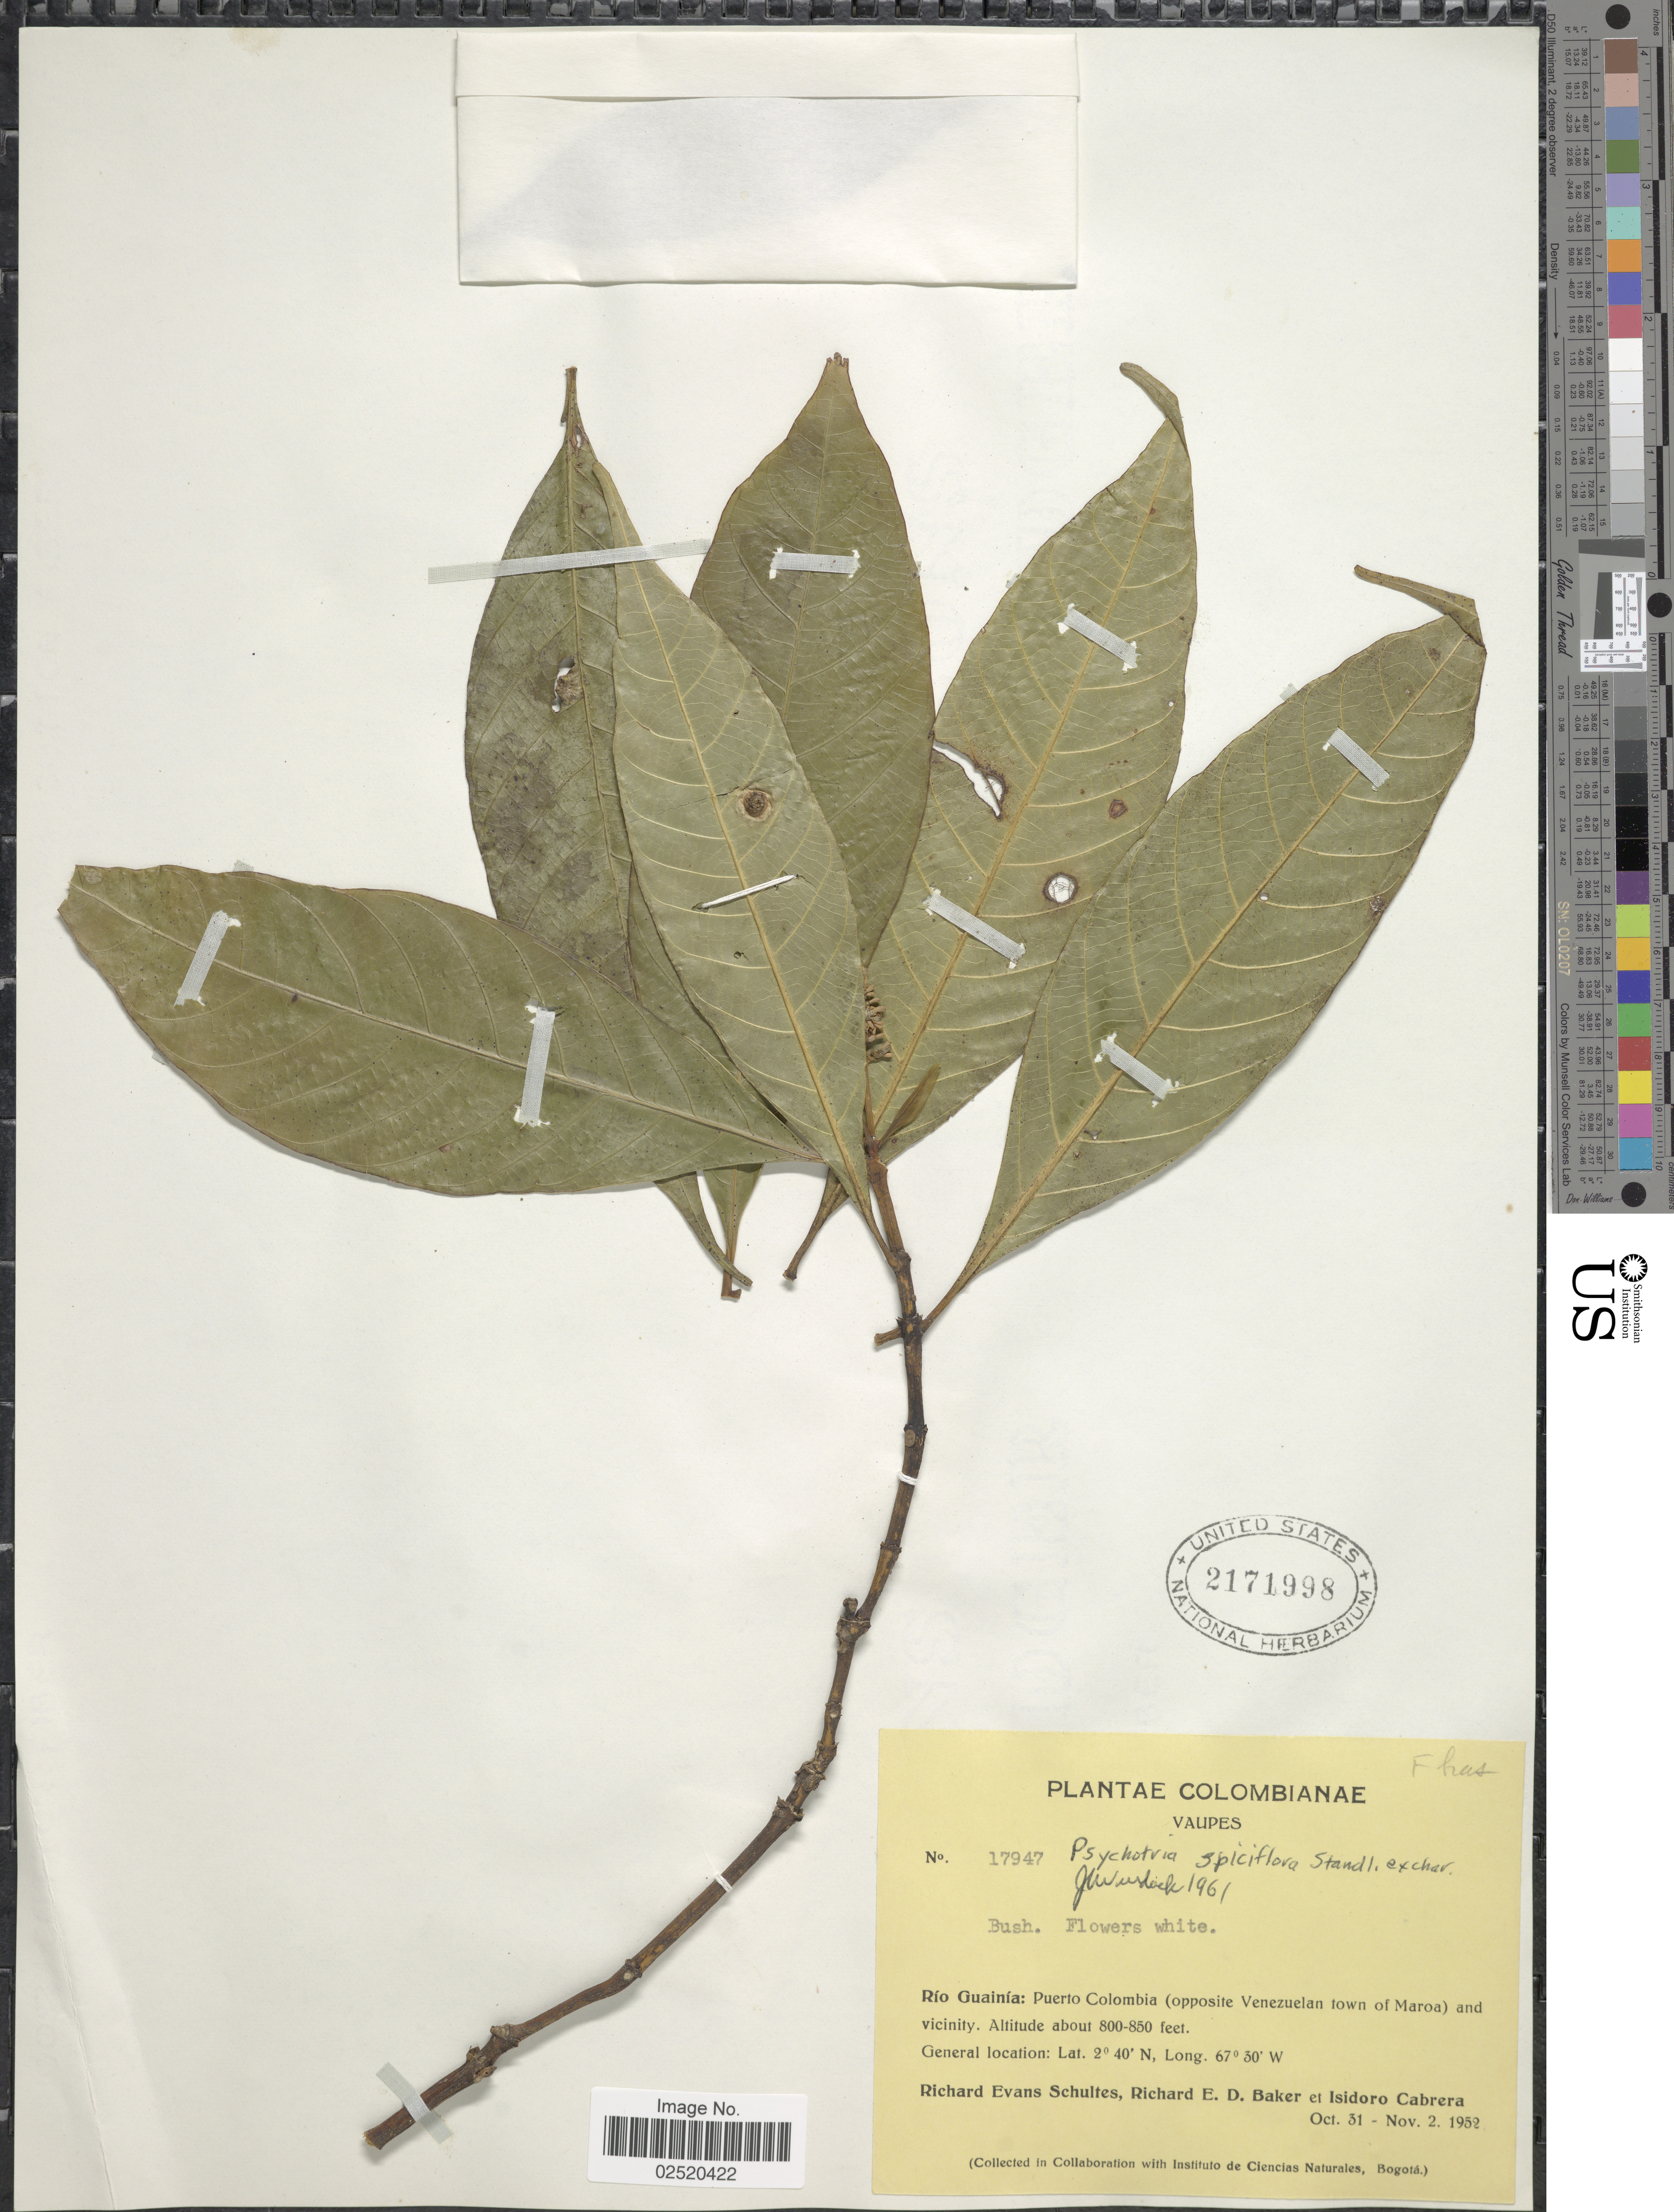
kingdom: Plantae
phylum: Tracheophyta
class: Magnoliopsida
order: Gentianales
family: Rubiaceae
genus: Psychotria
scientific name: Psychotria sphaerocephala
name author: Müll. Arg.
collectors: R. E. Schultes, R. E. D. Baker & I. Cabrera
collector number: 17947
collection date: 1952-01-31/1952-11-02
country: Colombia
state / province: Vaupés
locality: Río Guainía: Puerto Colombia (opposite Venezuelan town of Maroa) and vicinity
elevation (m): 244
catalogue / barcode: US 2171998